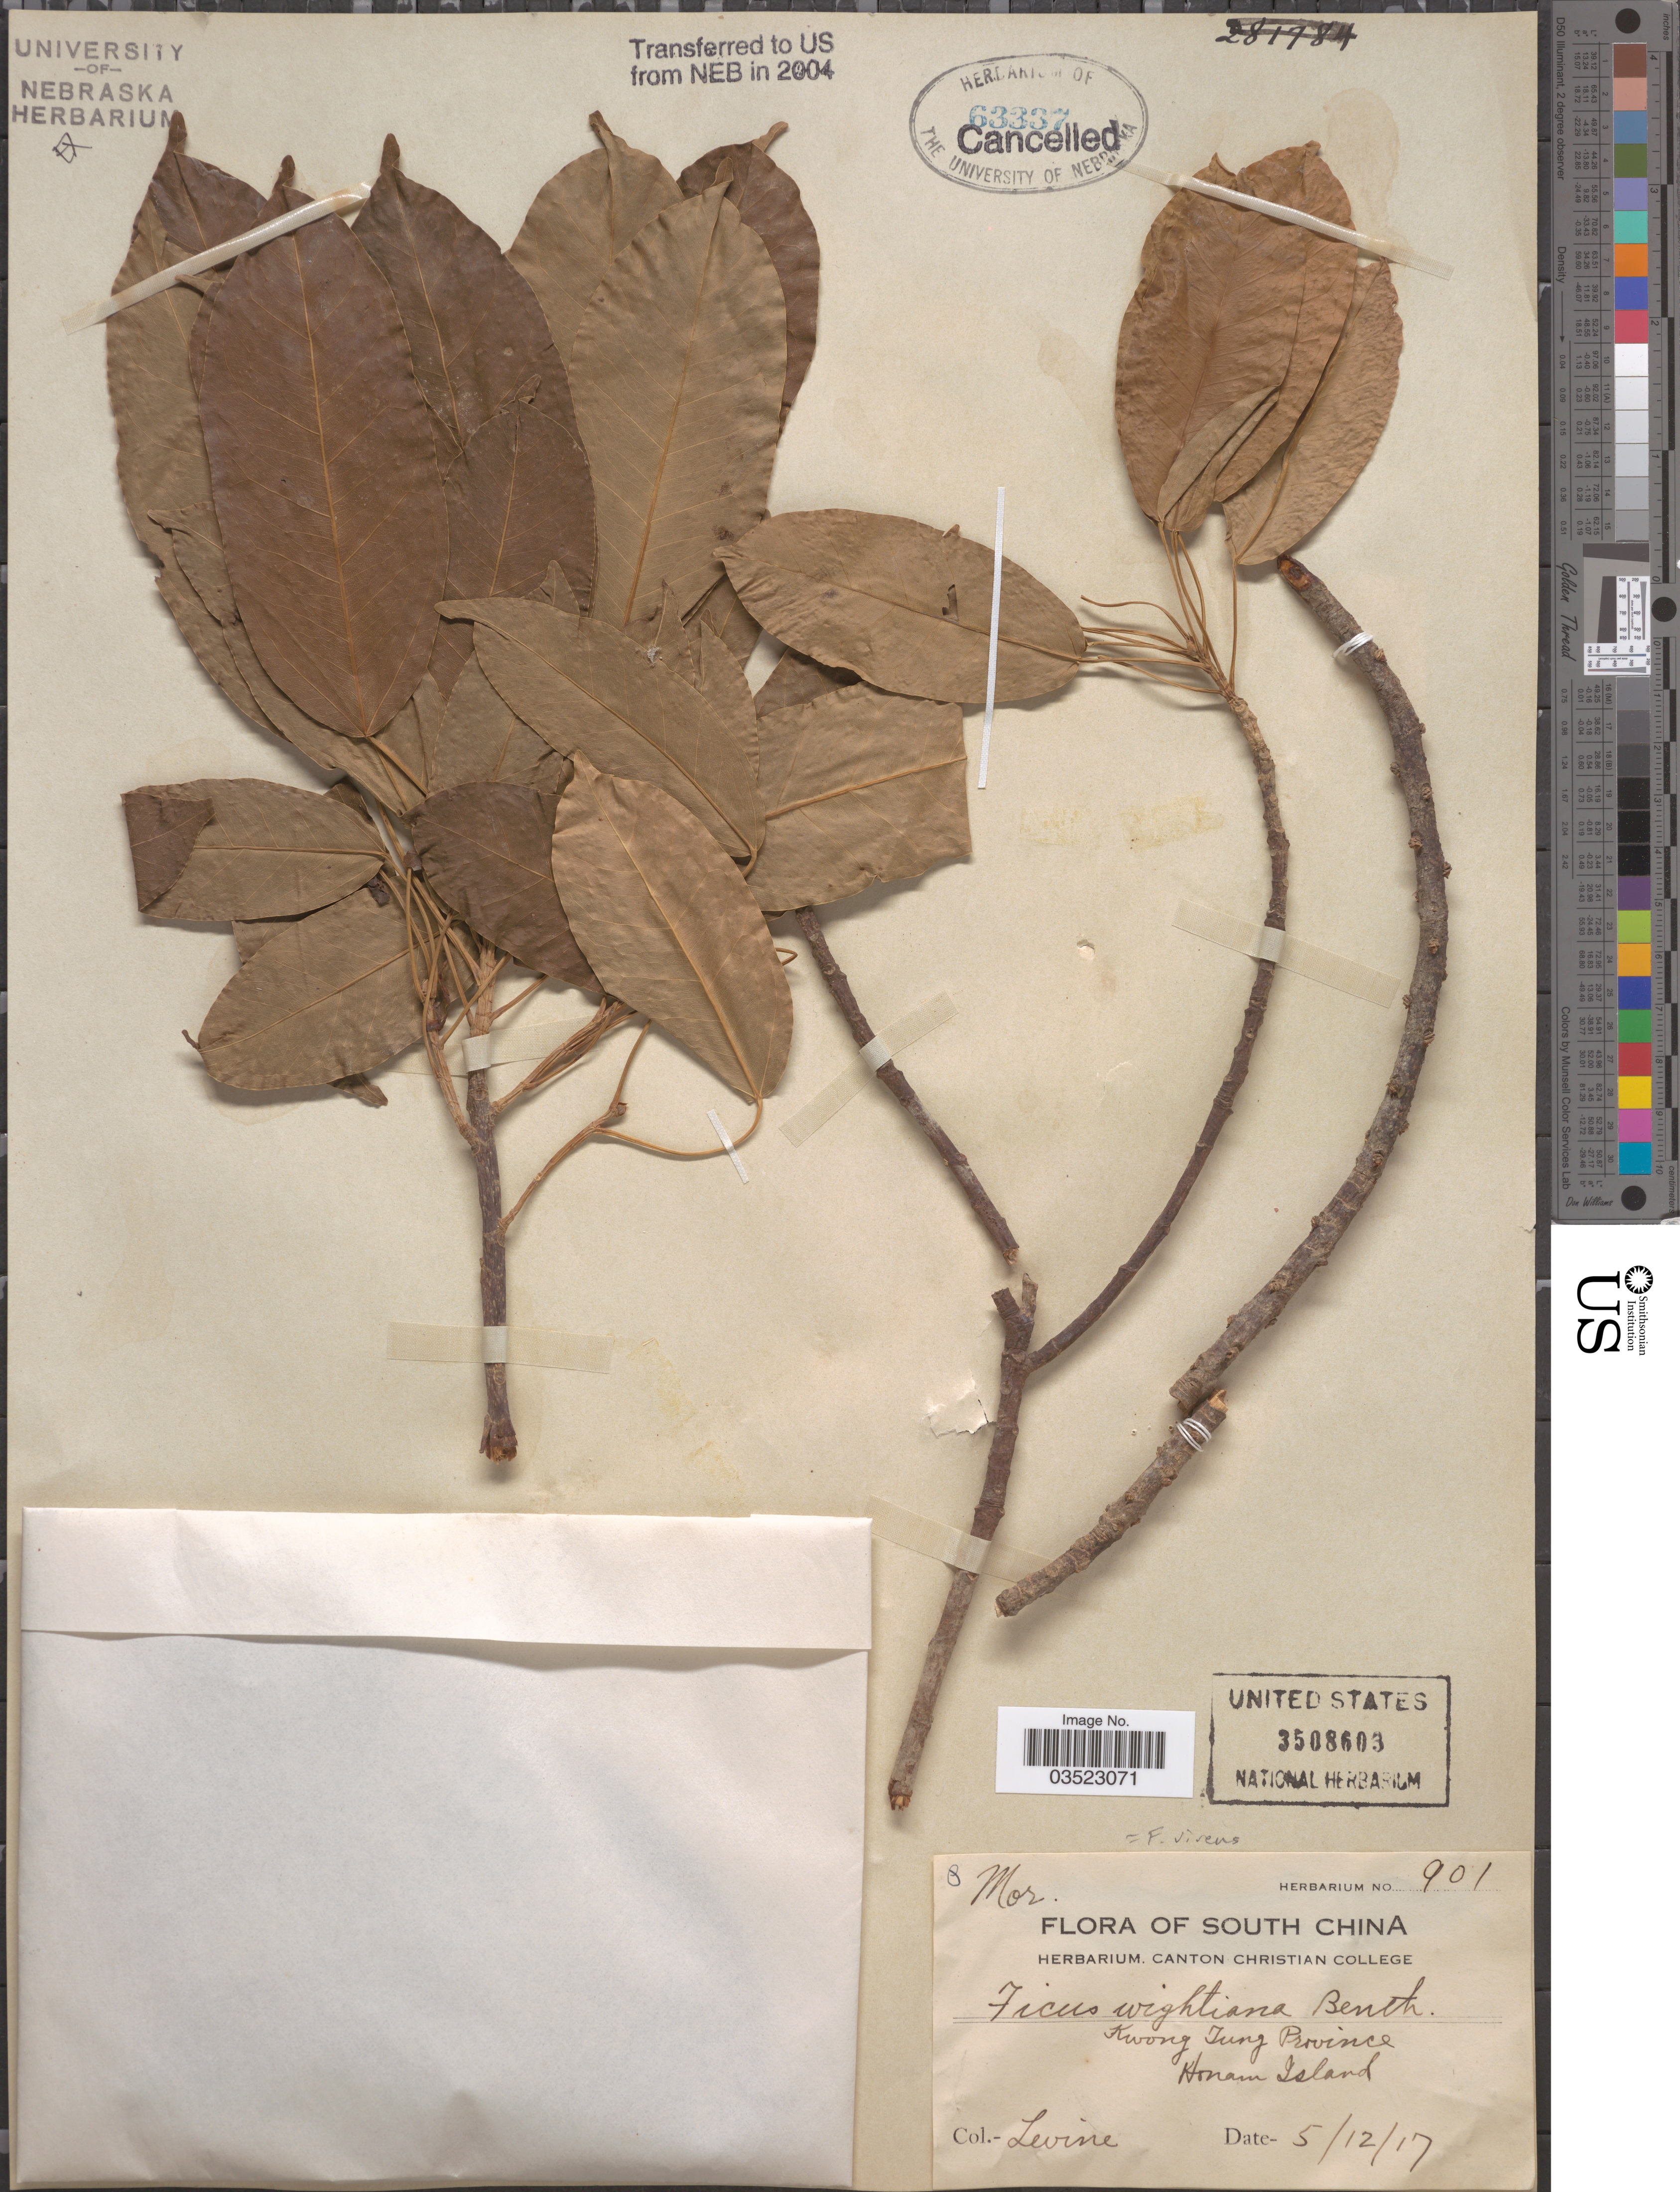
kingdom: Plantae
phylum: Tracheophyta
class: Magnoliopsida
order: Rosales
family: Moraceae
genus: Ficus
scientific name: Ficus virens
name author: Aiton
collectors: -. Levine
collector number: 901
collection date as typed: Transcribed d/m/y: 5/12/17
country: China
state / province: Guangdong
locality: South China. Kwong Tung Province. Honam Island.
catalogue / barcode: US 3508603